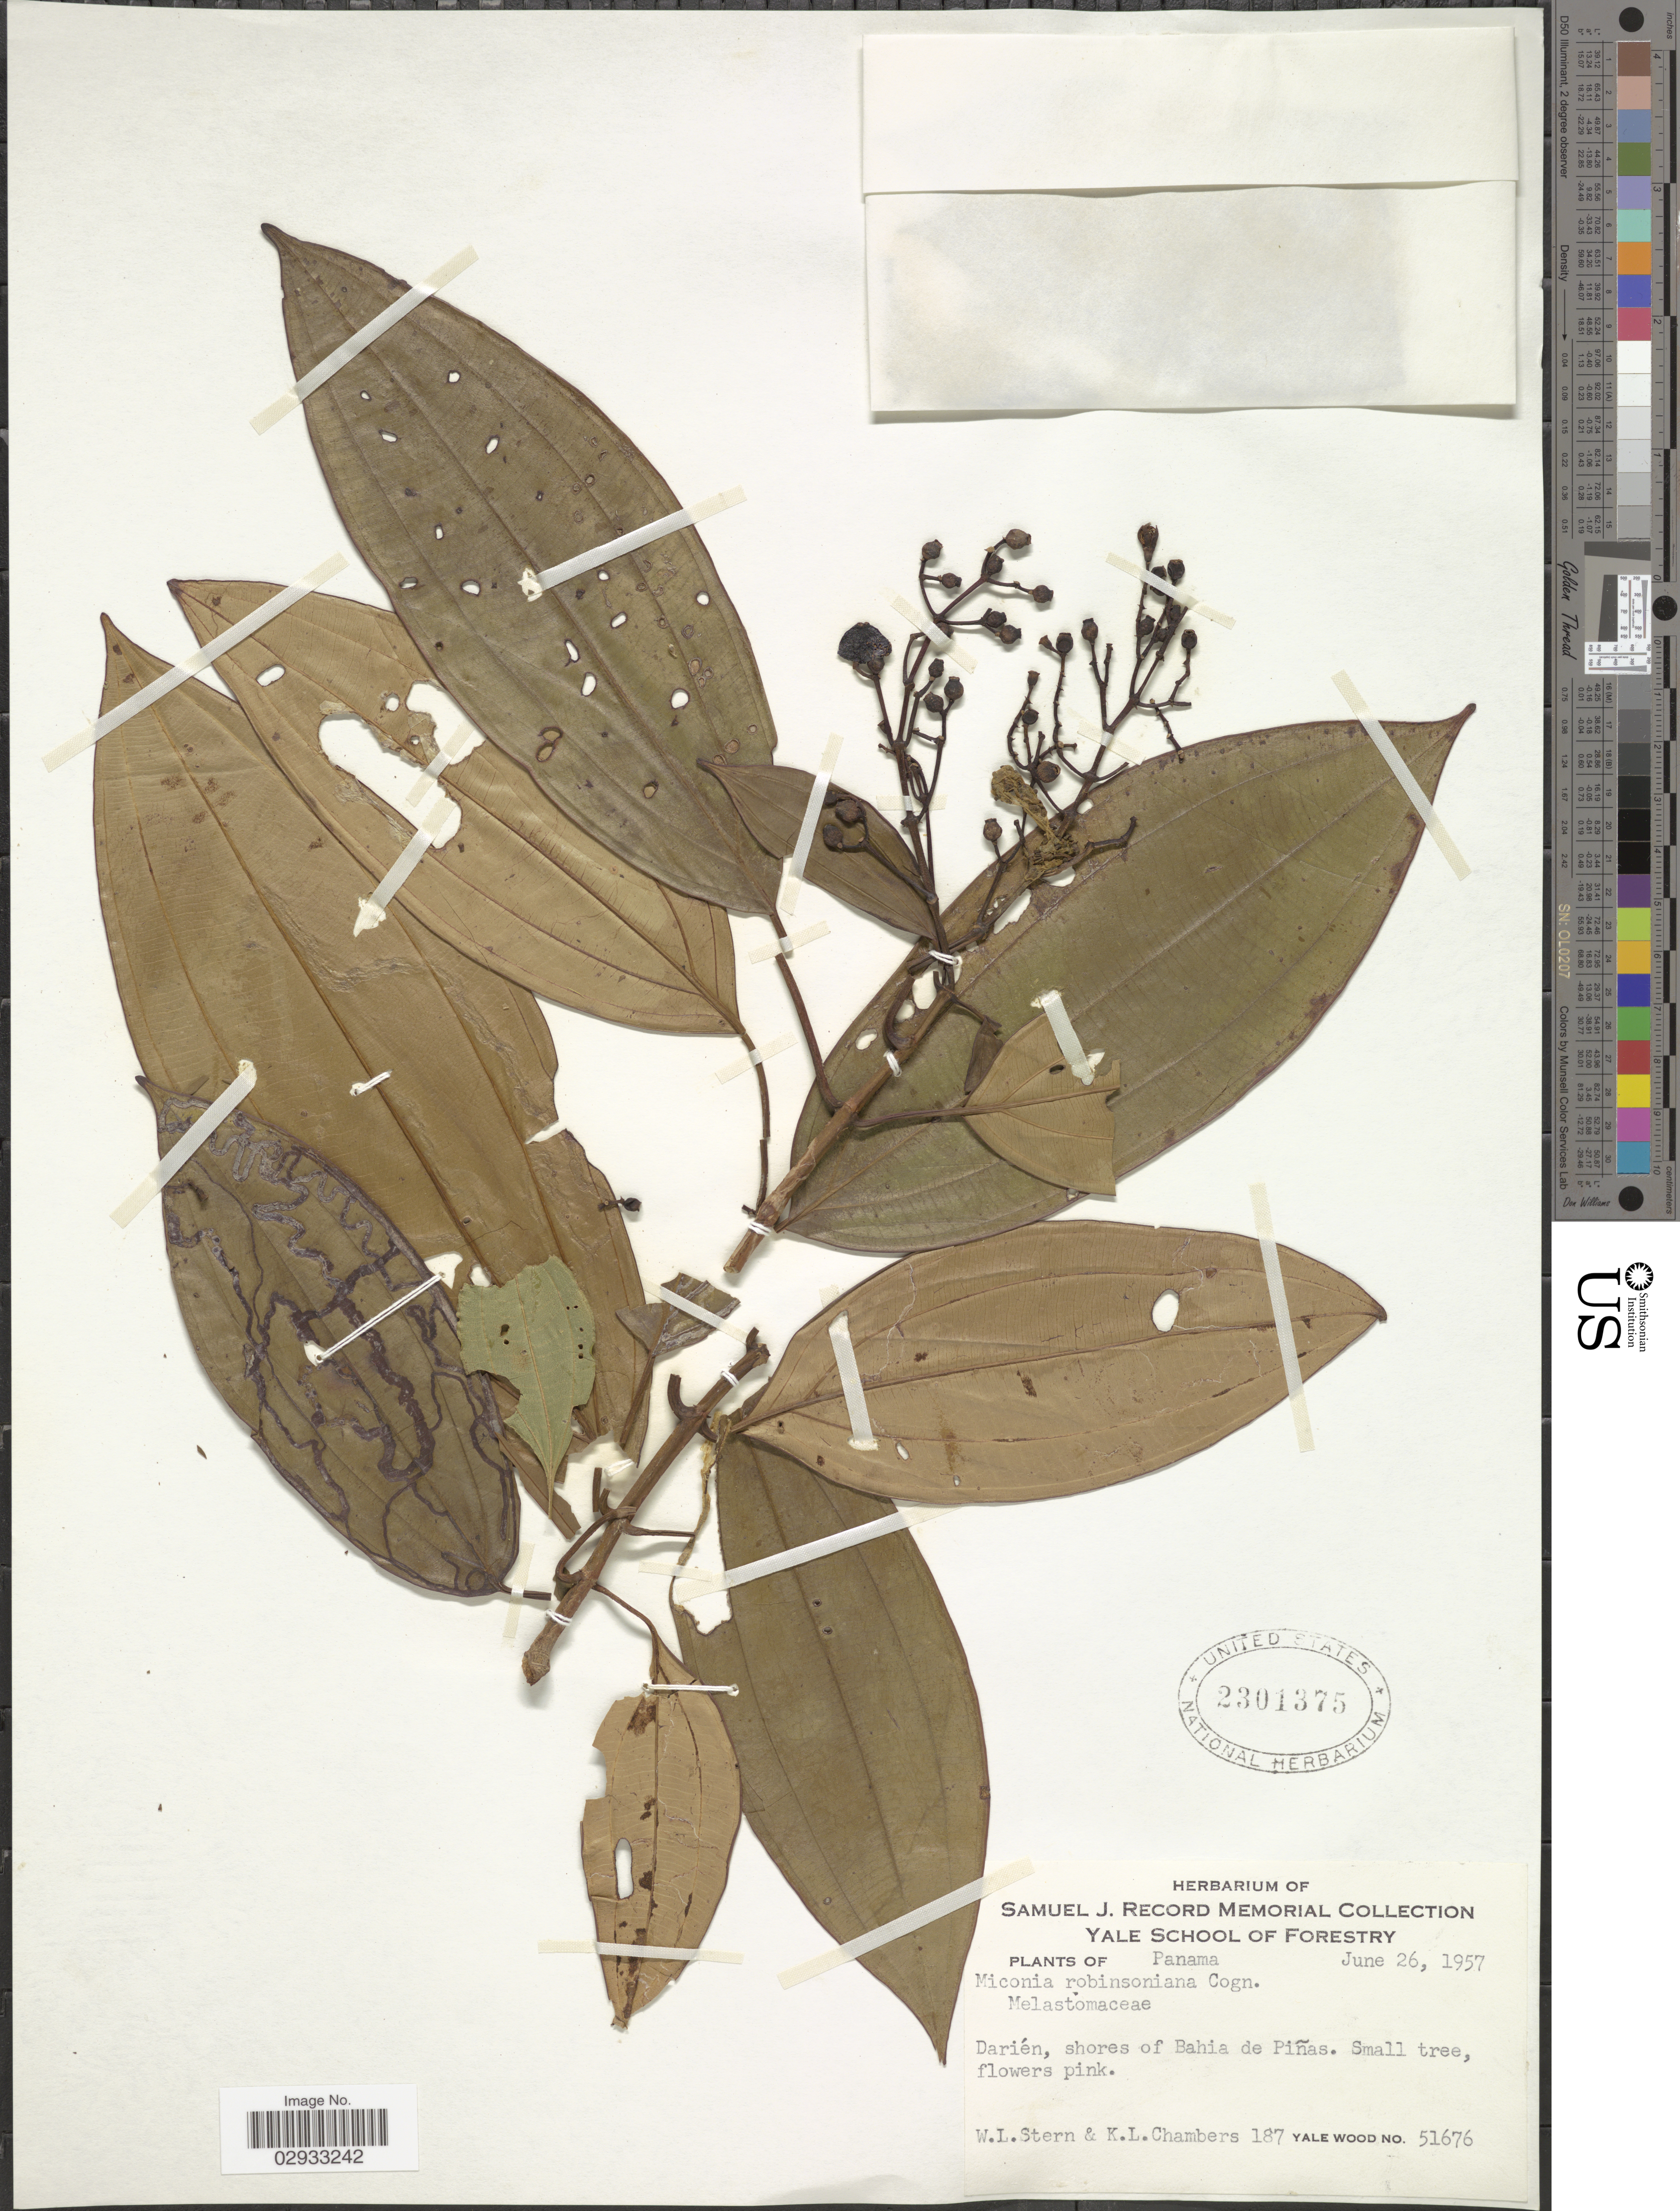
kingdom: Plantae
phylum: Tracheophyta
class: Magnoliopsida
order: Myrtales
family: Melastomataceae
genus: Miconia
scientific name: Miconia reducens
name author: Triana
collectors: W. L. Stern & K. Chambers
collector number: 187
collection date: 1957-06-26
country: Panama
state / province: Darién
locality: Darién, shores of Bahia de Piñas.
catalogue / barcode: US 2301375